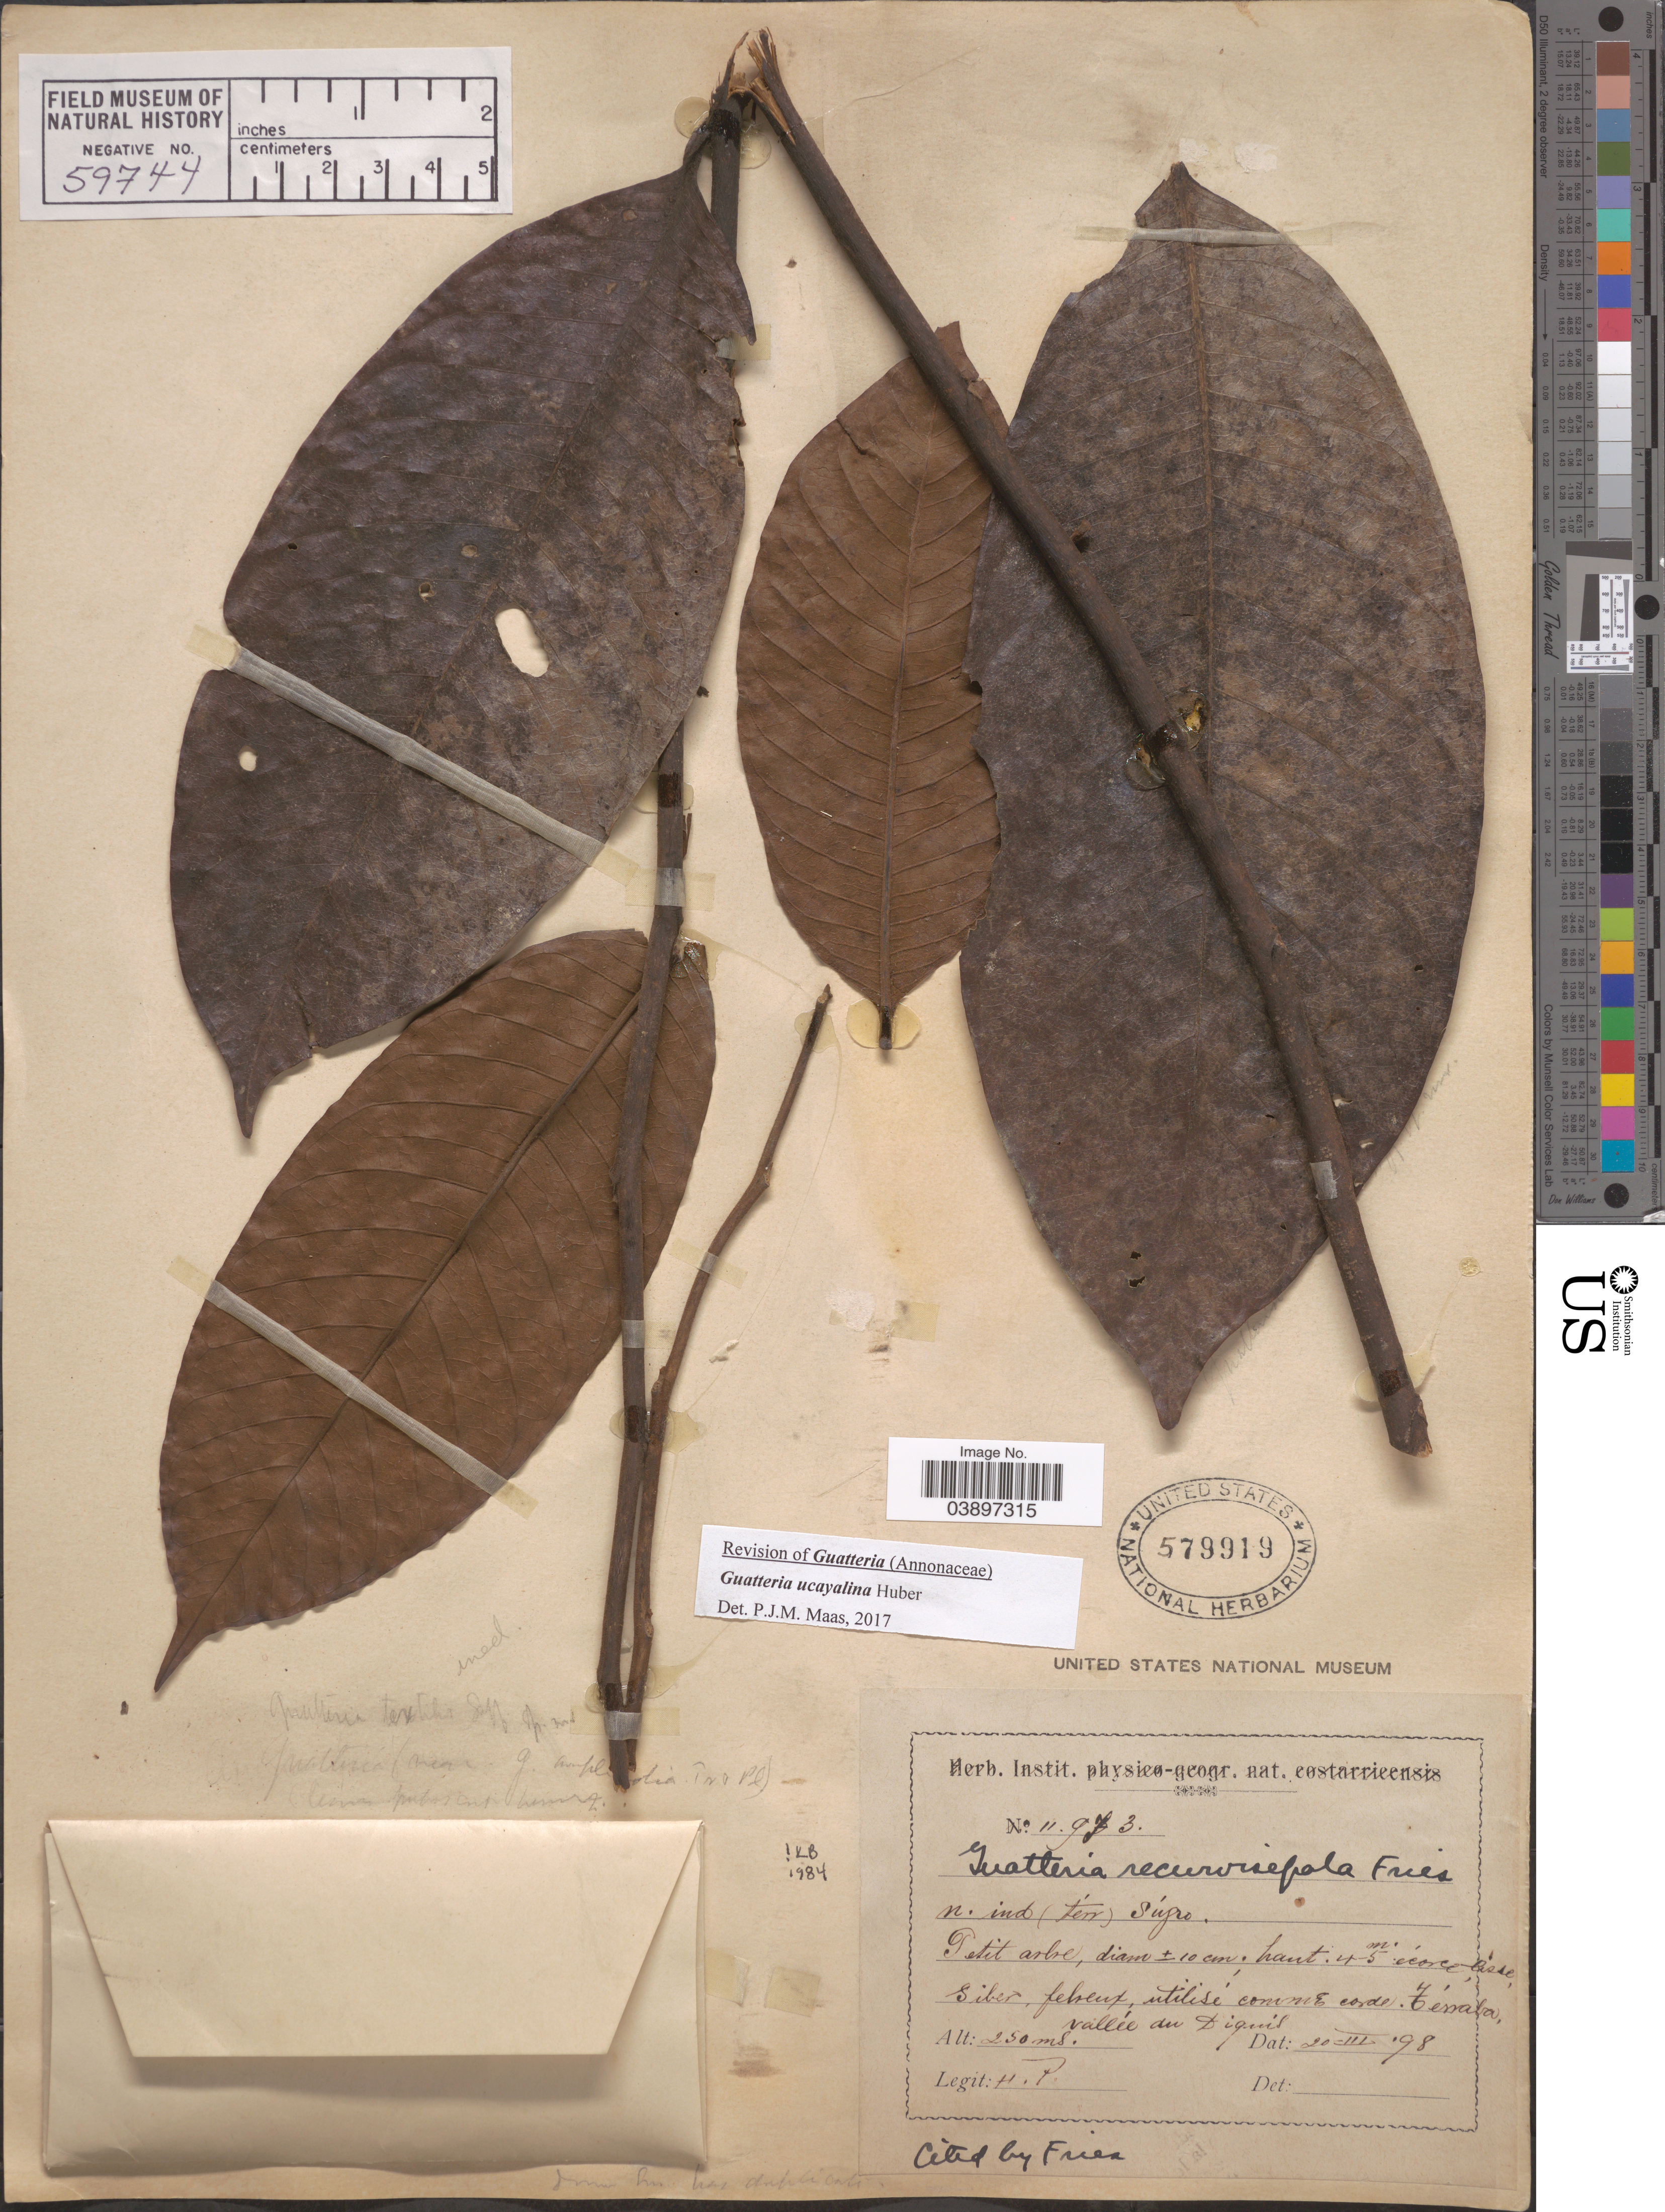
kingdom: Plantae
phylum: Tracheophyta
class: Magnoliopsida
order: Magnoliales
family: Annonaceae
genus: Guatteria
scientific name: Guatteria ucayalina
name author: Huber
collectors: H. P.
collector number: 11973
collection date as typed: Transcribed d/m/y: 20/3/98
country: Costa Rica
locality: Vallée du Diquis.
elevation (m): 250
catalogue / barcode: US 579919